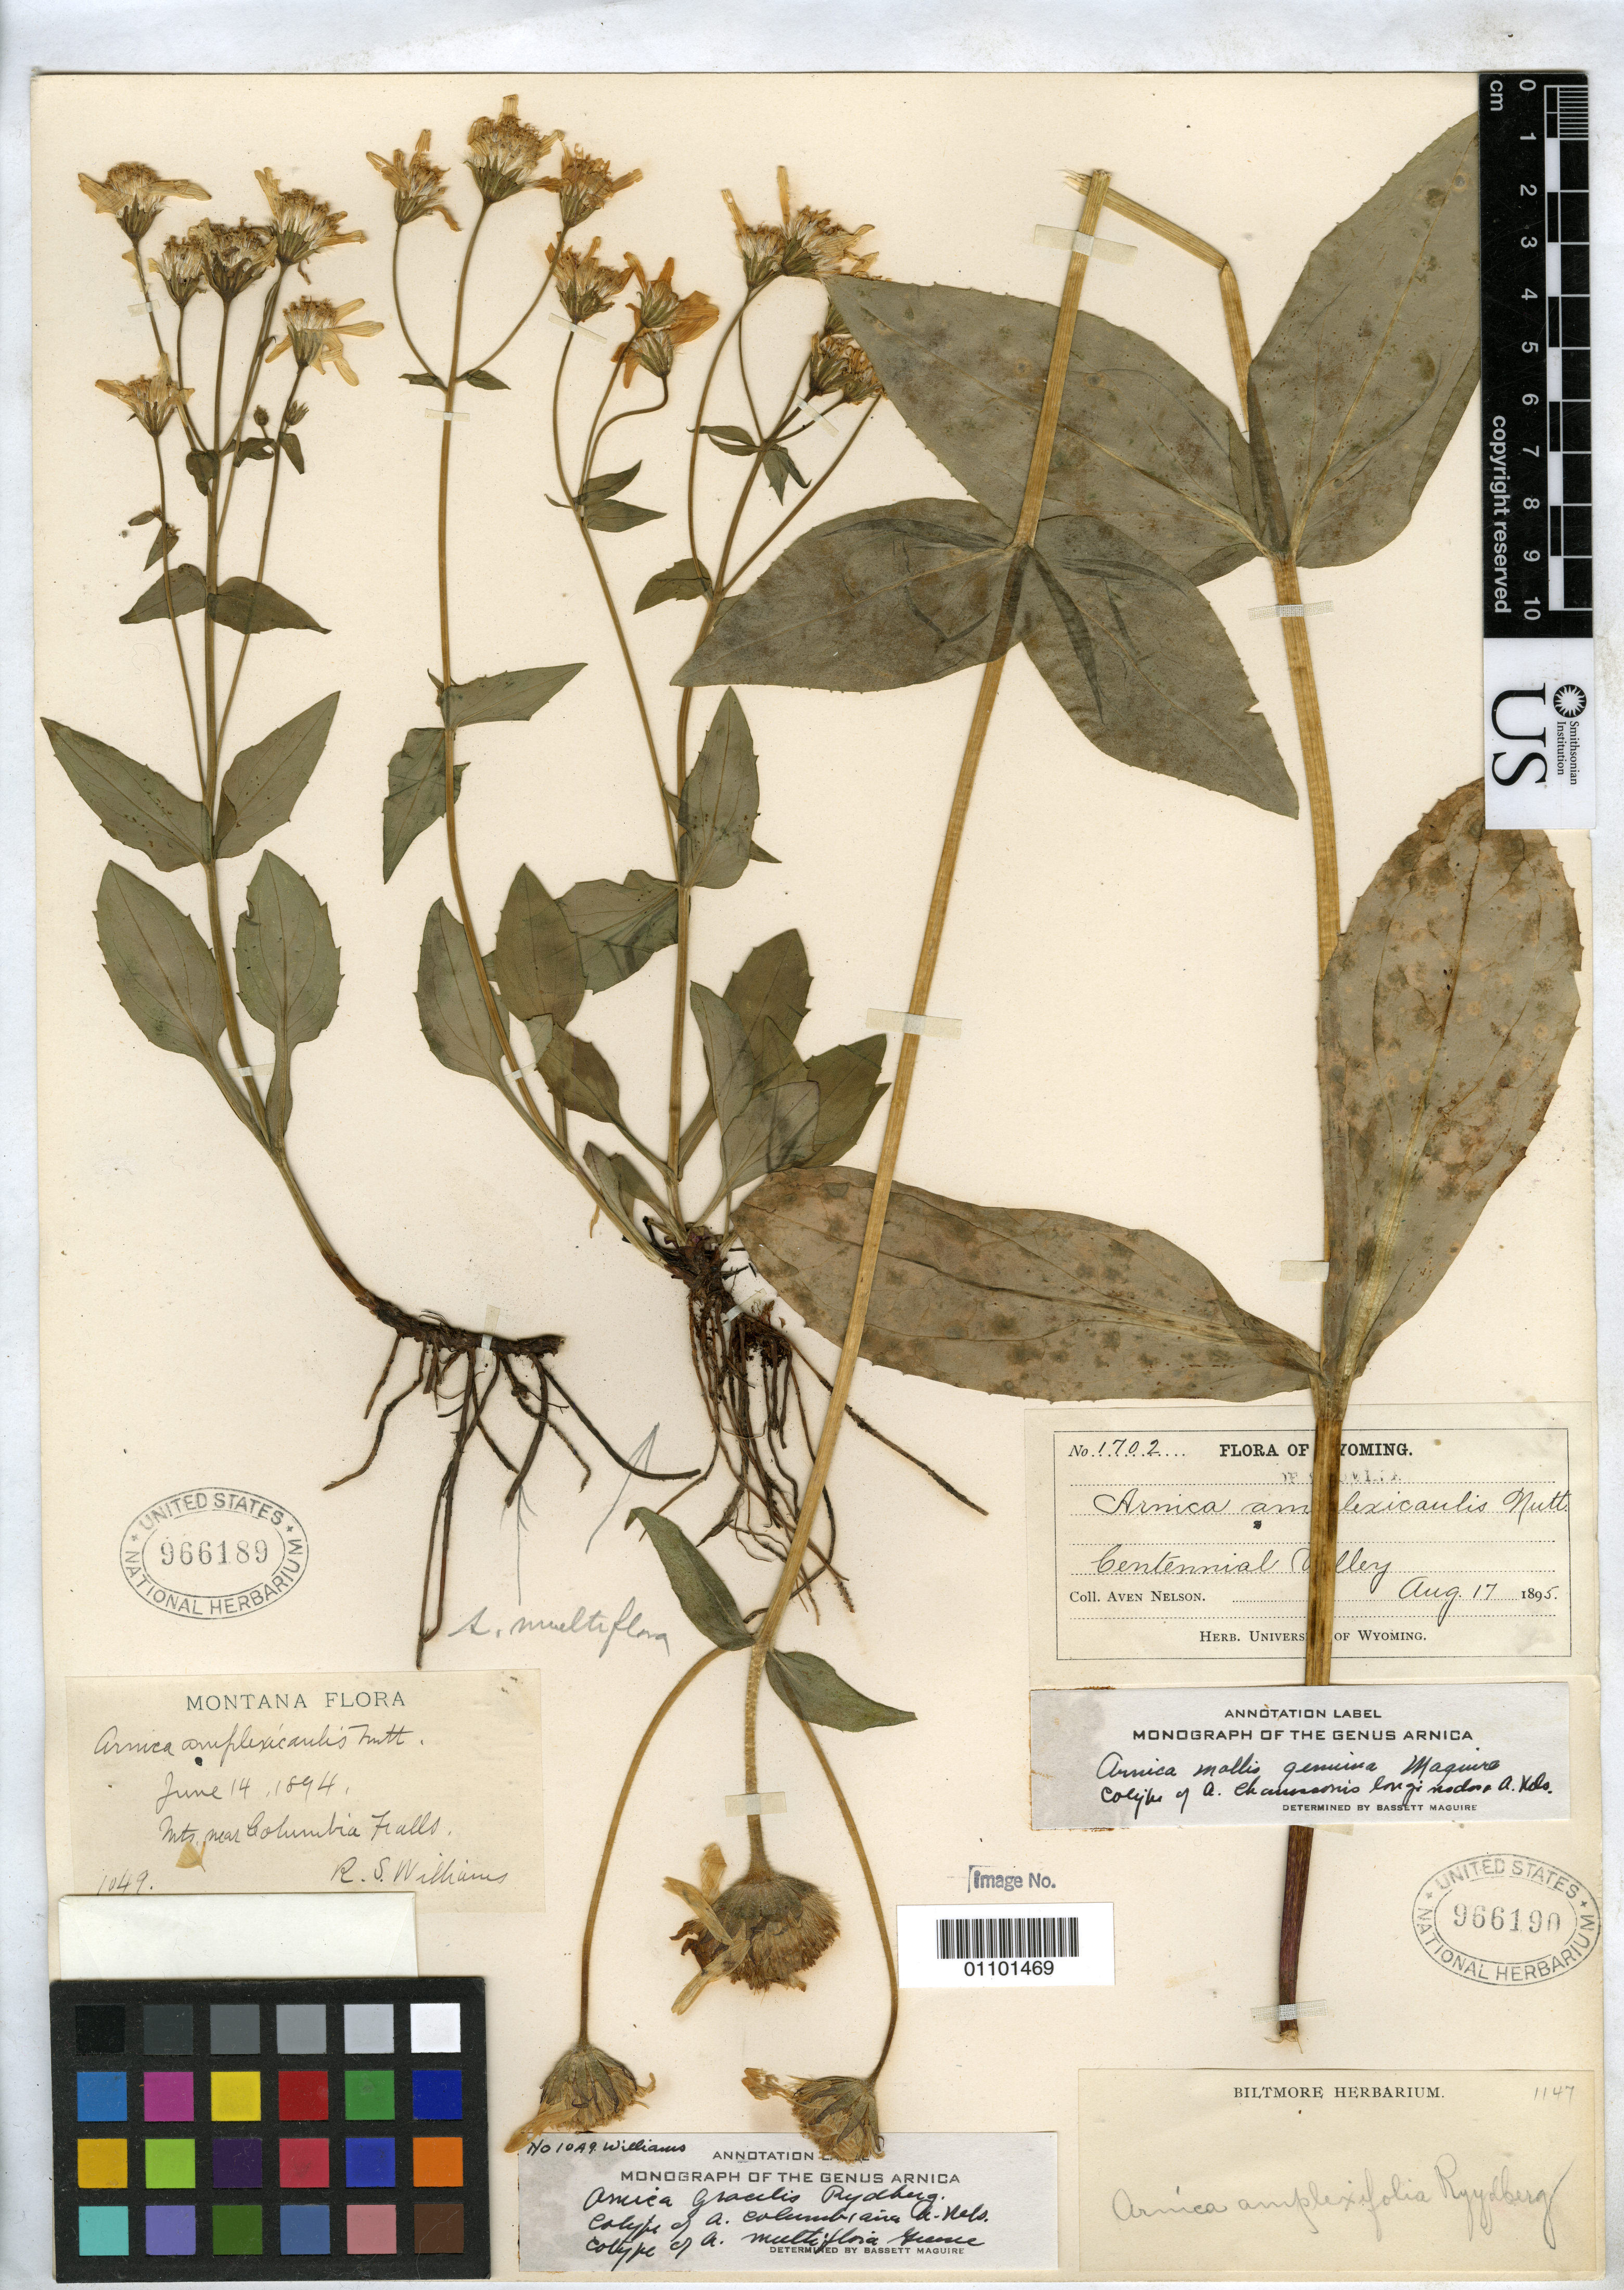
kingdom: Plantae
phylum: Tracheophyta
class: Magnoliopsida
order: Asterales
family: Asteraceae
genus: Arnica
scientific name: Arnica chamissonis var. longinodosa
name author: A. Nelson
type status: Syntype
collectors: A. Nelson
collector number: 1702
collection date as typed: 17 Aug 1895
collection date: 1895-08-17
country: United States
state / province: Wyoming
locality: Centennial valley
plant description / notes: Two collections mounted on same sheet. Right-hand specimen (Nelson 1702) is syntype of Arnica chamissonis var. longinodosa. Left-hand specimen (Williams 1049, USNH 966189) is not a type of this name.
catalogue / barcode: US 966190